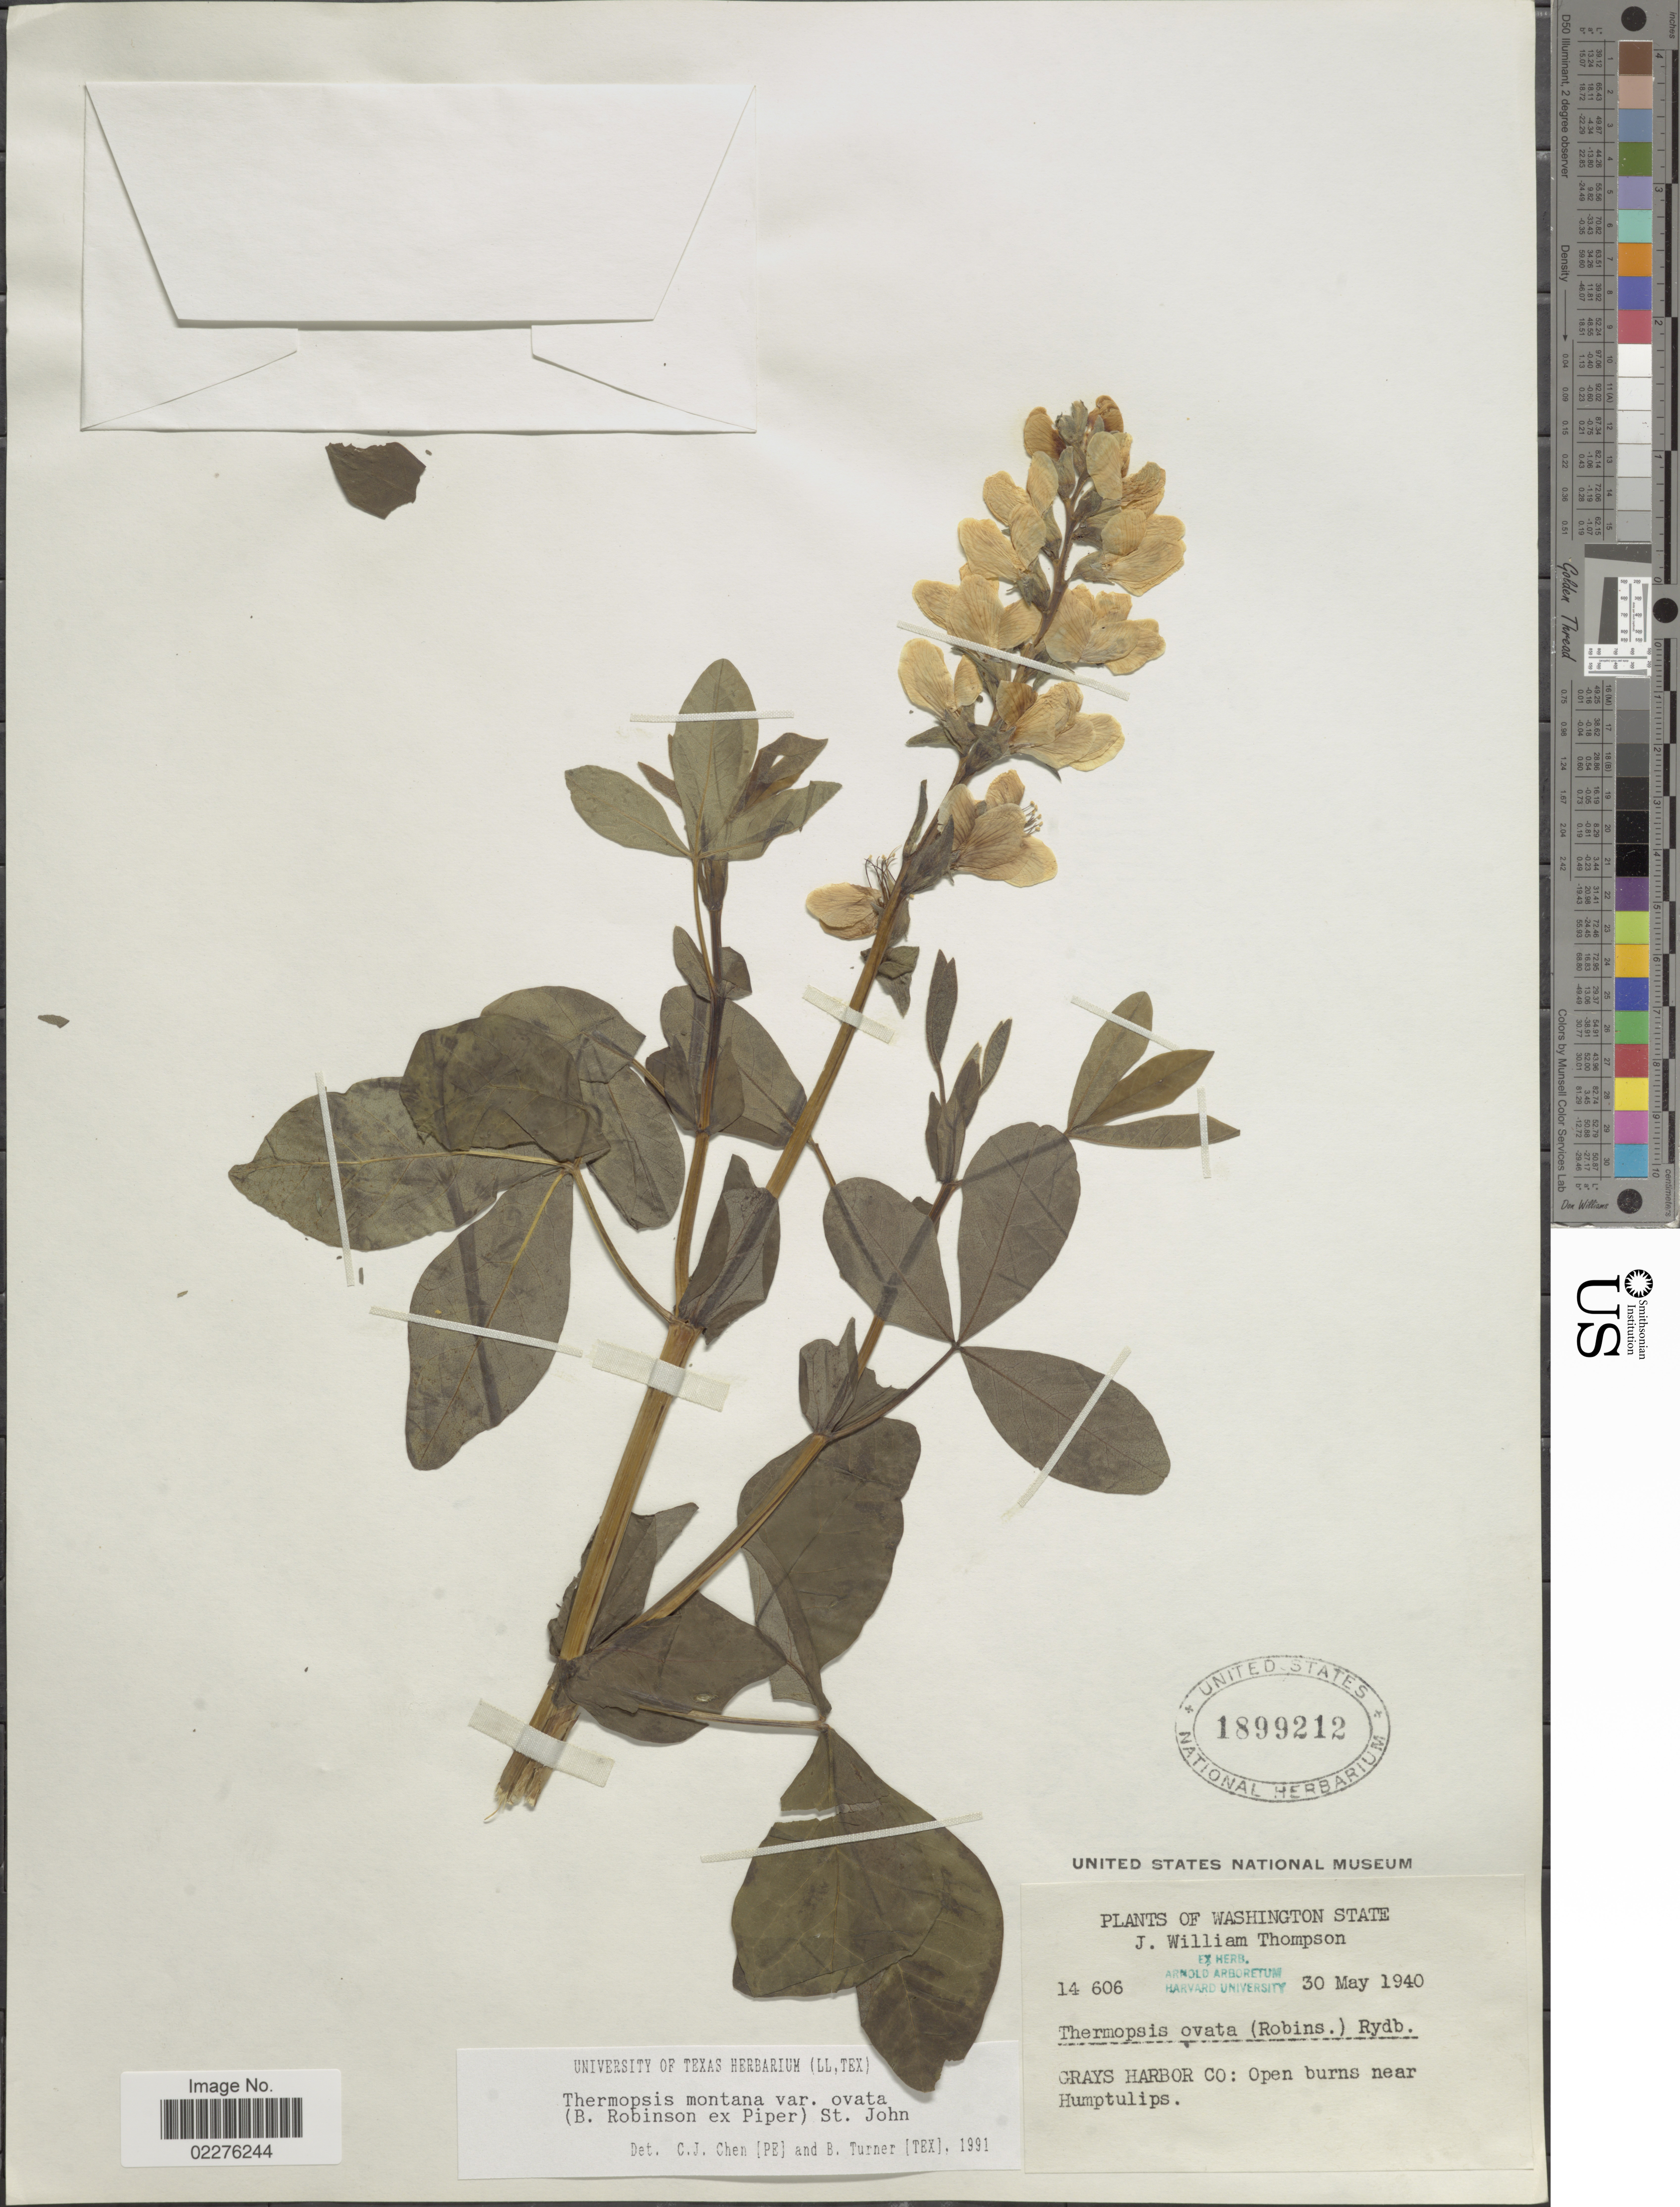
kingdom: Plantae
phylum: Tracheophyta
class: Magnoliopsida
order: Fabales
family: Fabaceae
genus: Thermopsis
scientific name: Thermopsis montana var. ovata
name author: (B.L. Rob. ex Piper) H. St. John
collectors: J. W. Thompson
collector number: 14606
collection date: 1940-05-30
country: United States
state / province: Washington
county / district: Grays Harbor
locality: Gray Harbor Co: Open burns near Humptulips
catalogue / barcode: US 1899212